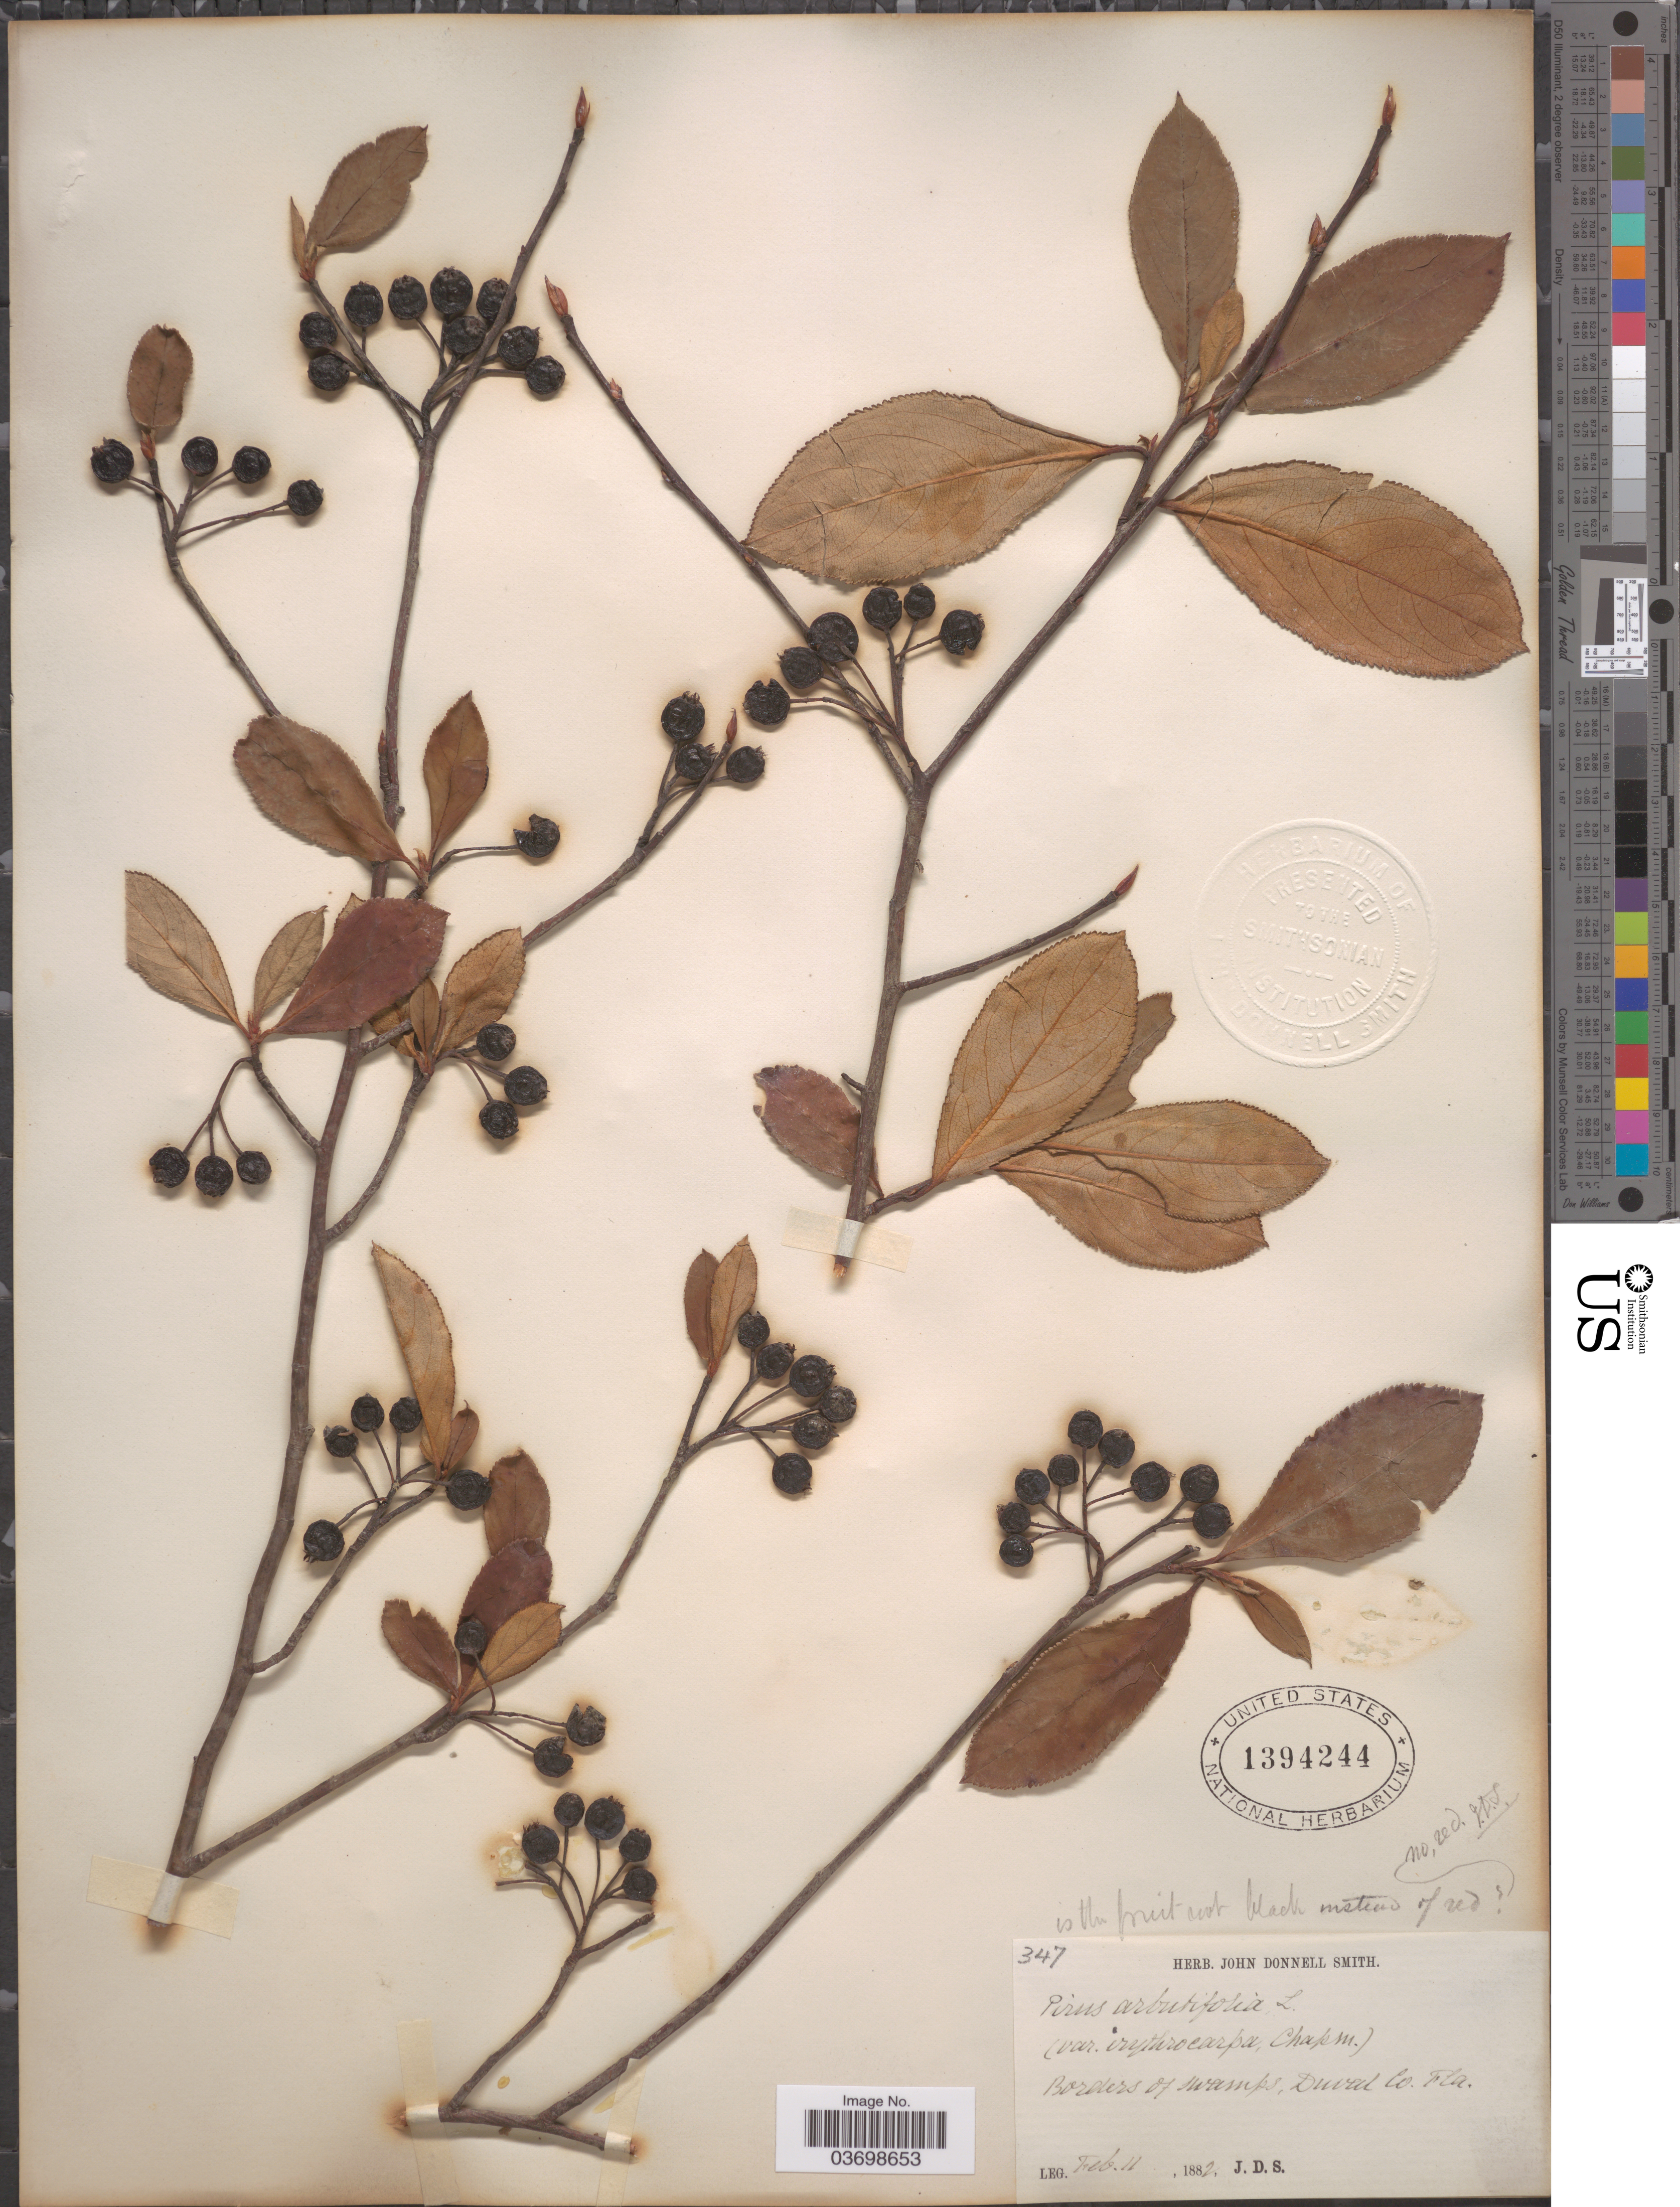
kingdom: Plantae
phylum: Tracheophyta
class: Magnoliopsida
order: Rosales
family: Rosaceae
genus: Aronia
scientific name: Aronia arbutifolia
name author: (L.) Pers.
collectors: J. Donnell Smith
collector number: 347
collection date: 1882-02-11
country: United States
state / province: Florida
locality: Borders of swamps, Duval Co.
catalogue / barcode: US 1394244